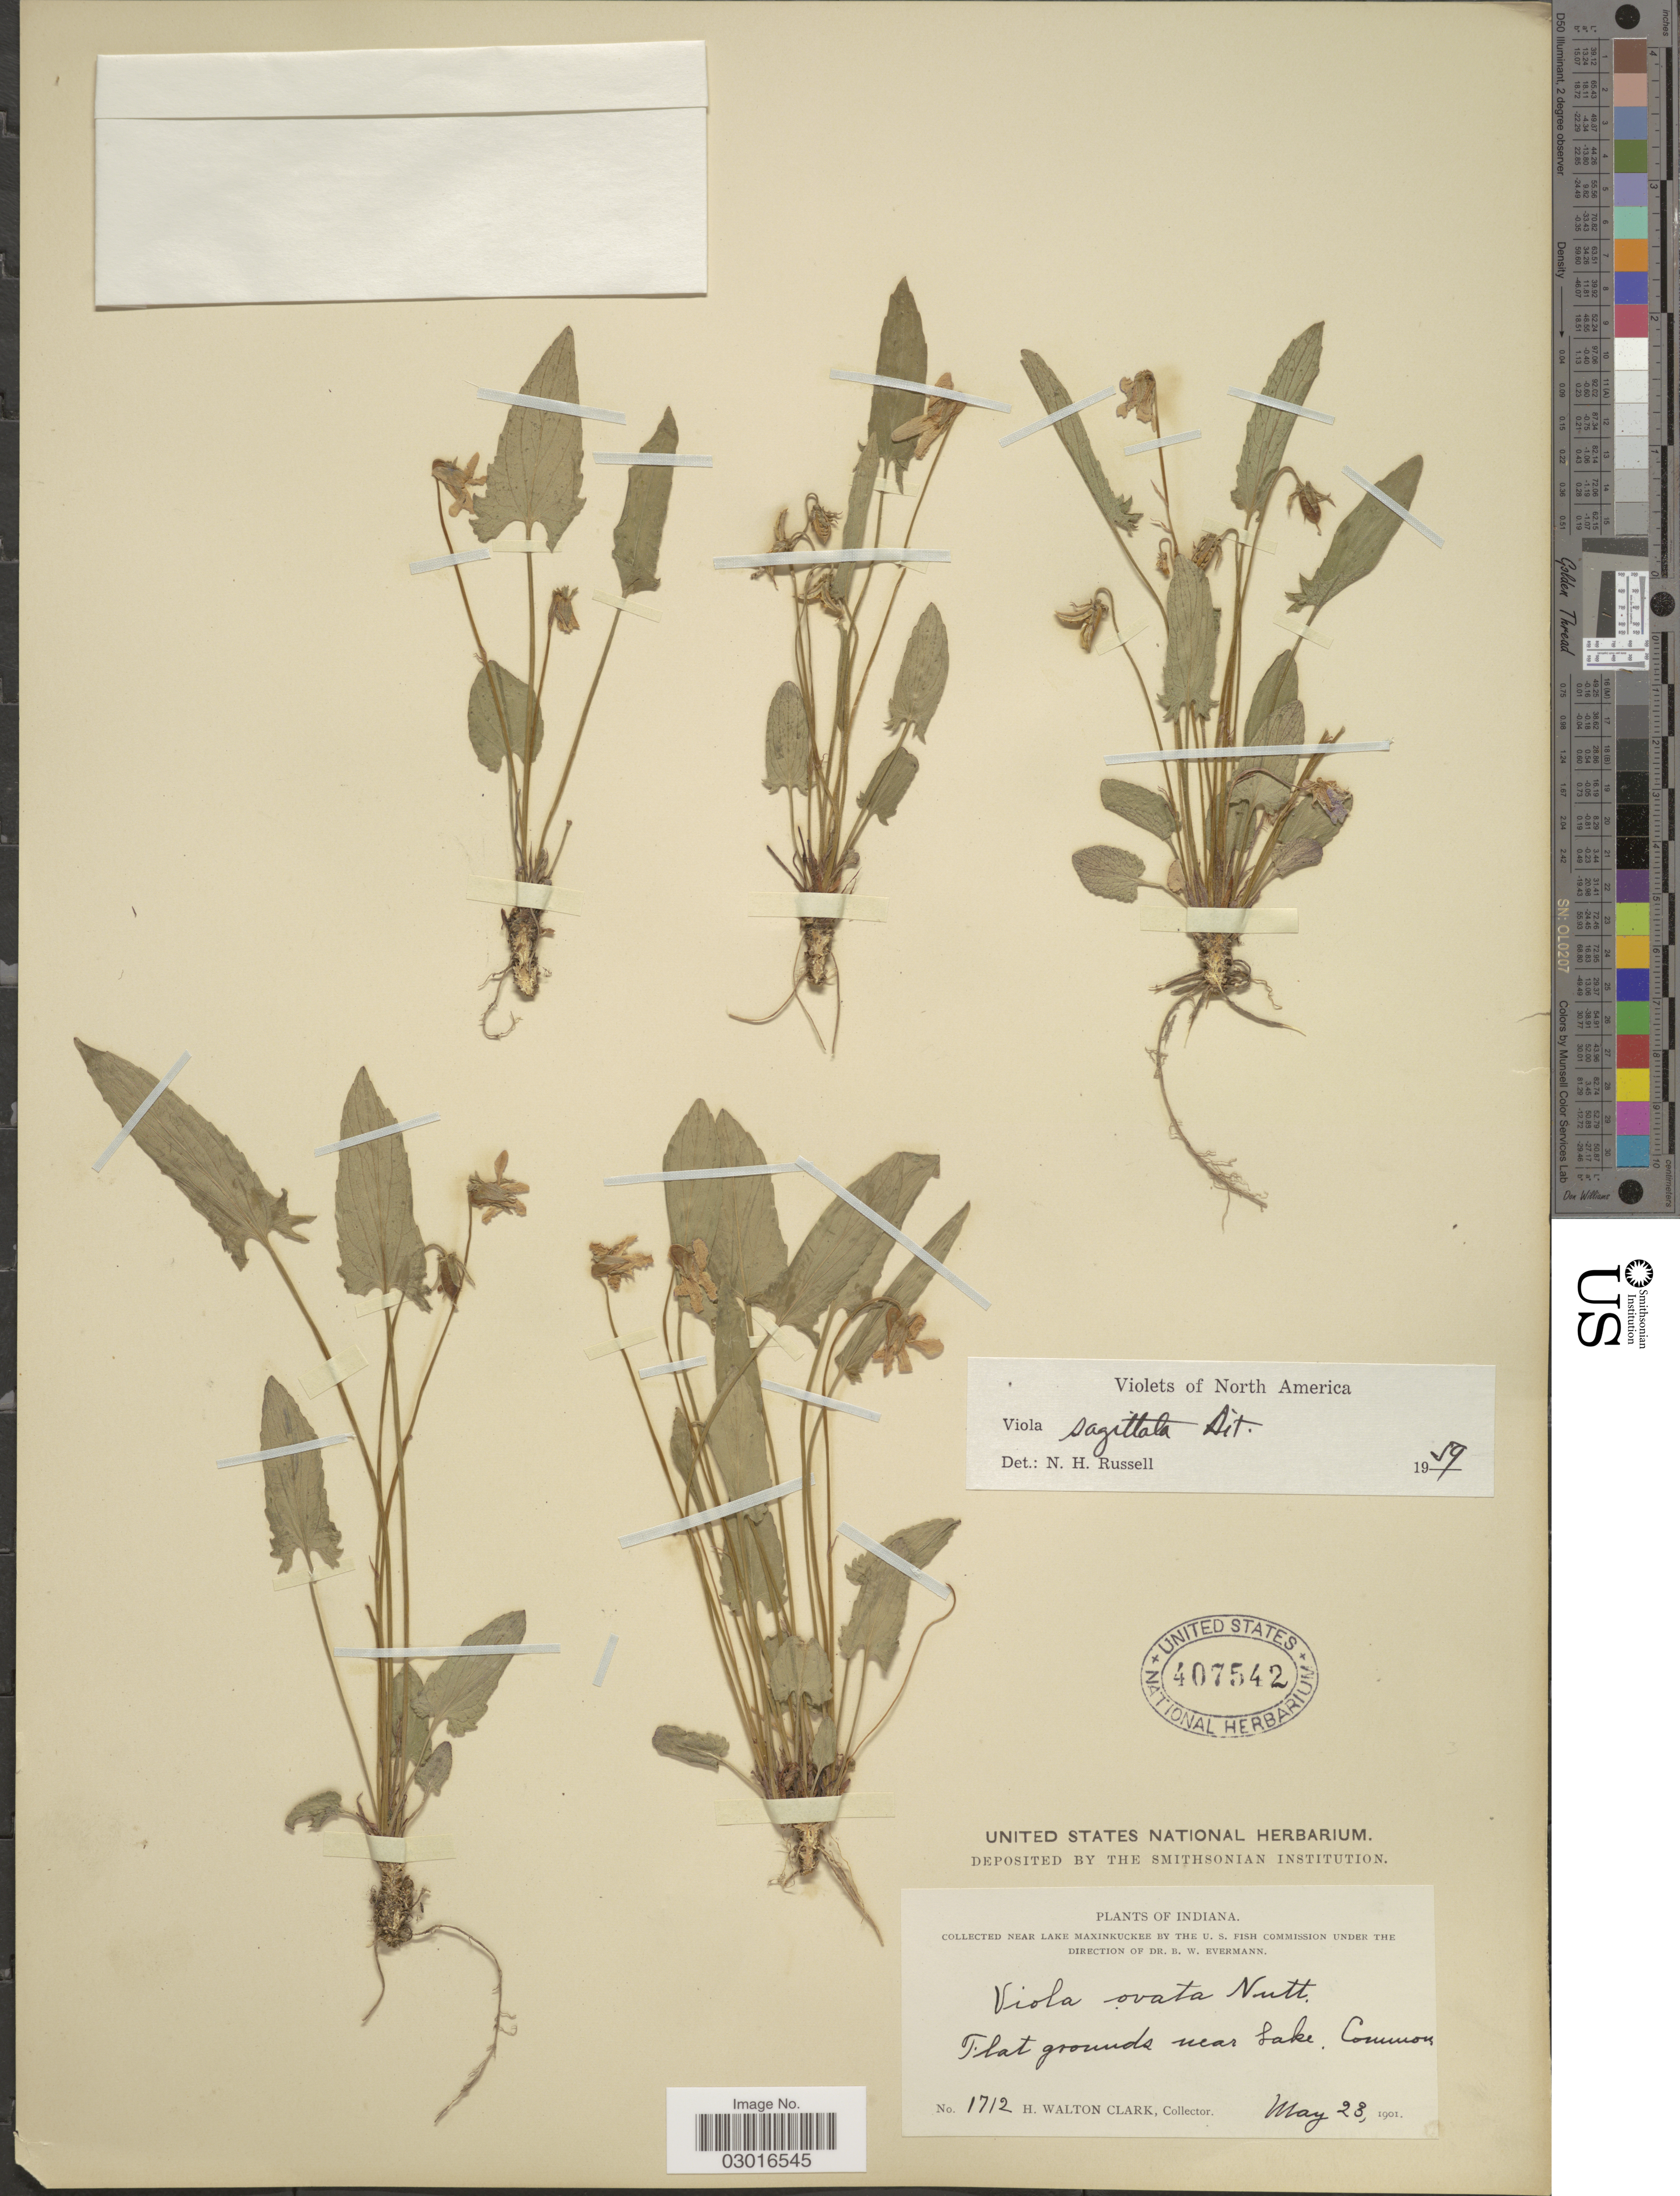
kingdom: Plantae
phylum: Tracheophyta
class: Magnoliopsida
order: Malpighiales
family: Violaceae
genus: Viola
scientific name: Viola sagittata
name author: Aiton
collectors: H. W. Clark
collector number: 1712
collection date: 1901-05-23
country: United States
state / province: Indiana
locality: Near Lake Maxinkuckee. Flat grounds near Lake.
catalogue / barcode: US 407542